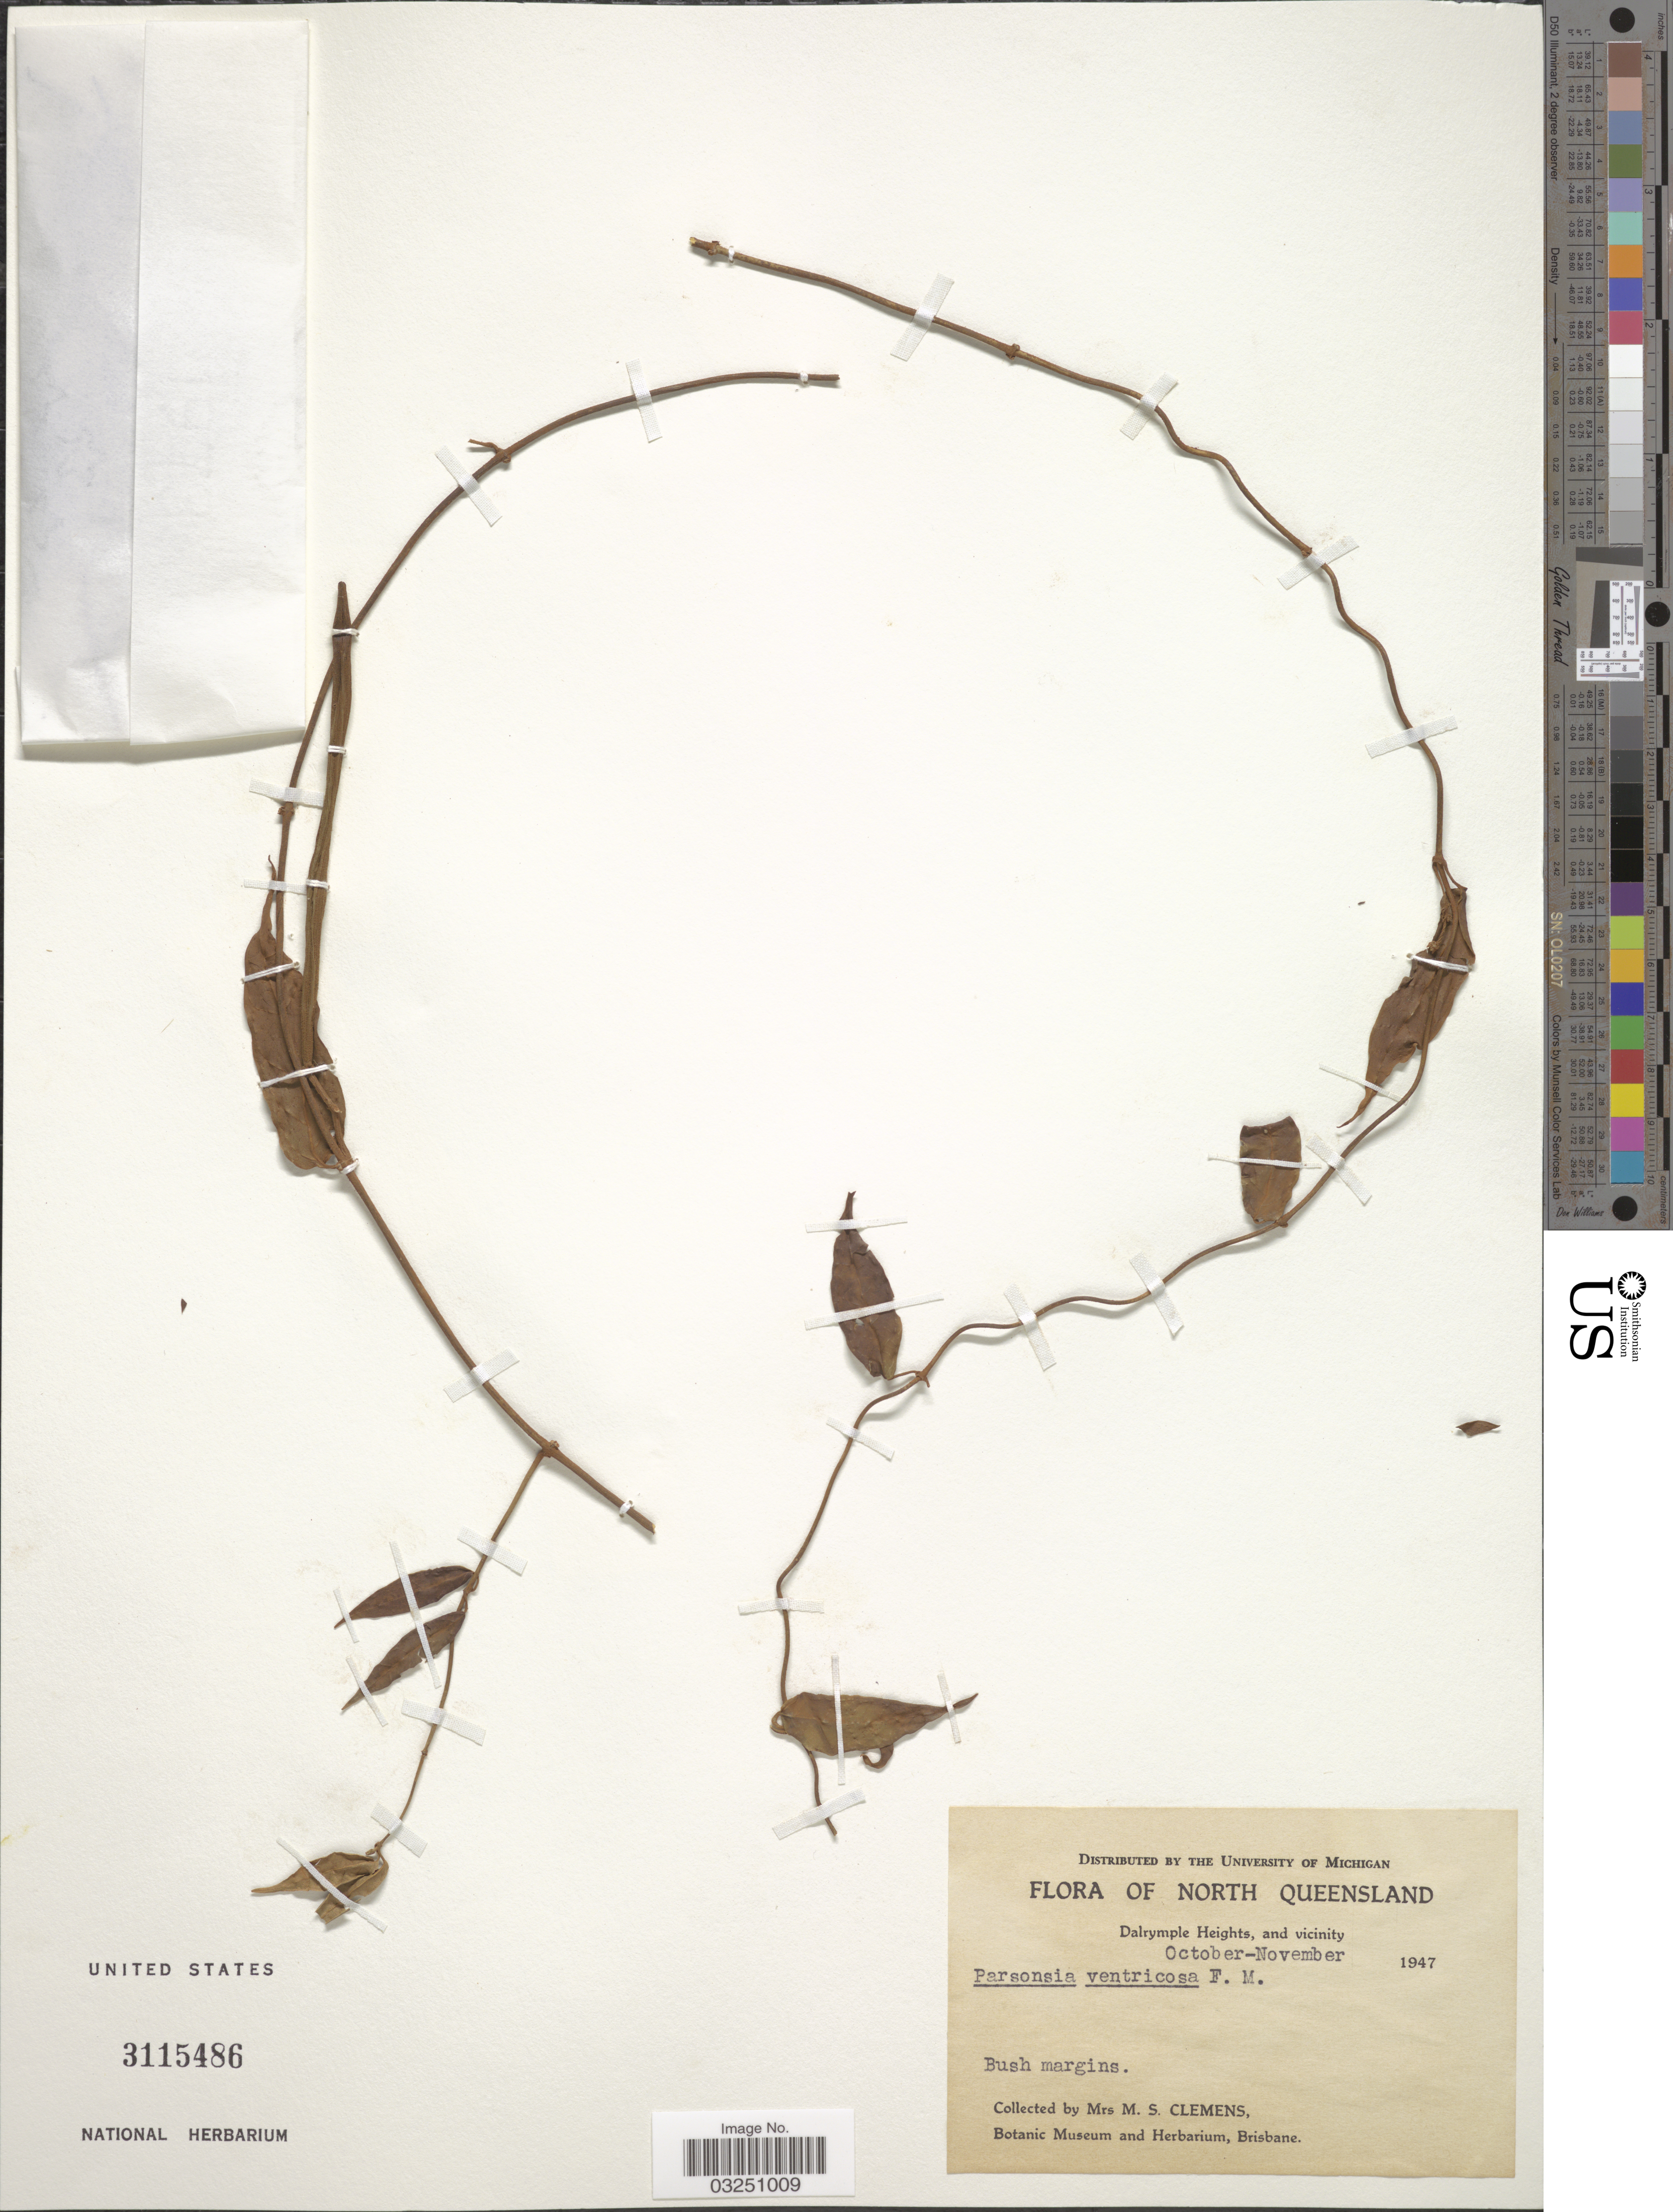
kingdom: Plantae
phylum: Tracheophyta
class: Magnoliopsida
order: Myrtales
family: Lythraceae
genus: Parsonsia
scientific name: Parsonsia ventricosa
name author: F. Muell.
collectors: M. S. Clemens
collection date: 1947-10/1947-11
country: Australia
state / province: Queensland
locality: North Queensland, Dalrymple Heights, and vicinity.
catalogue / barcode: US 3115486